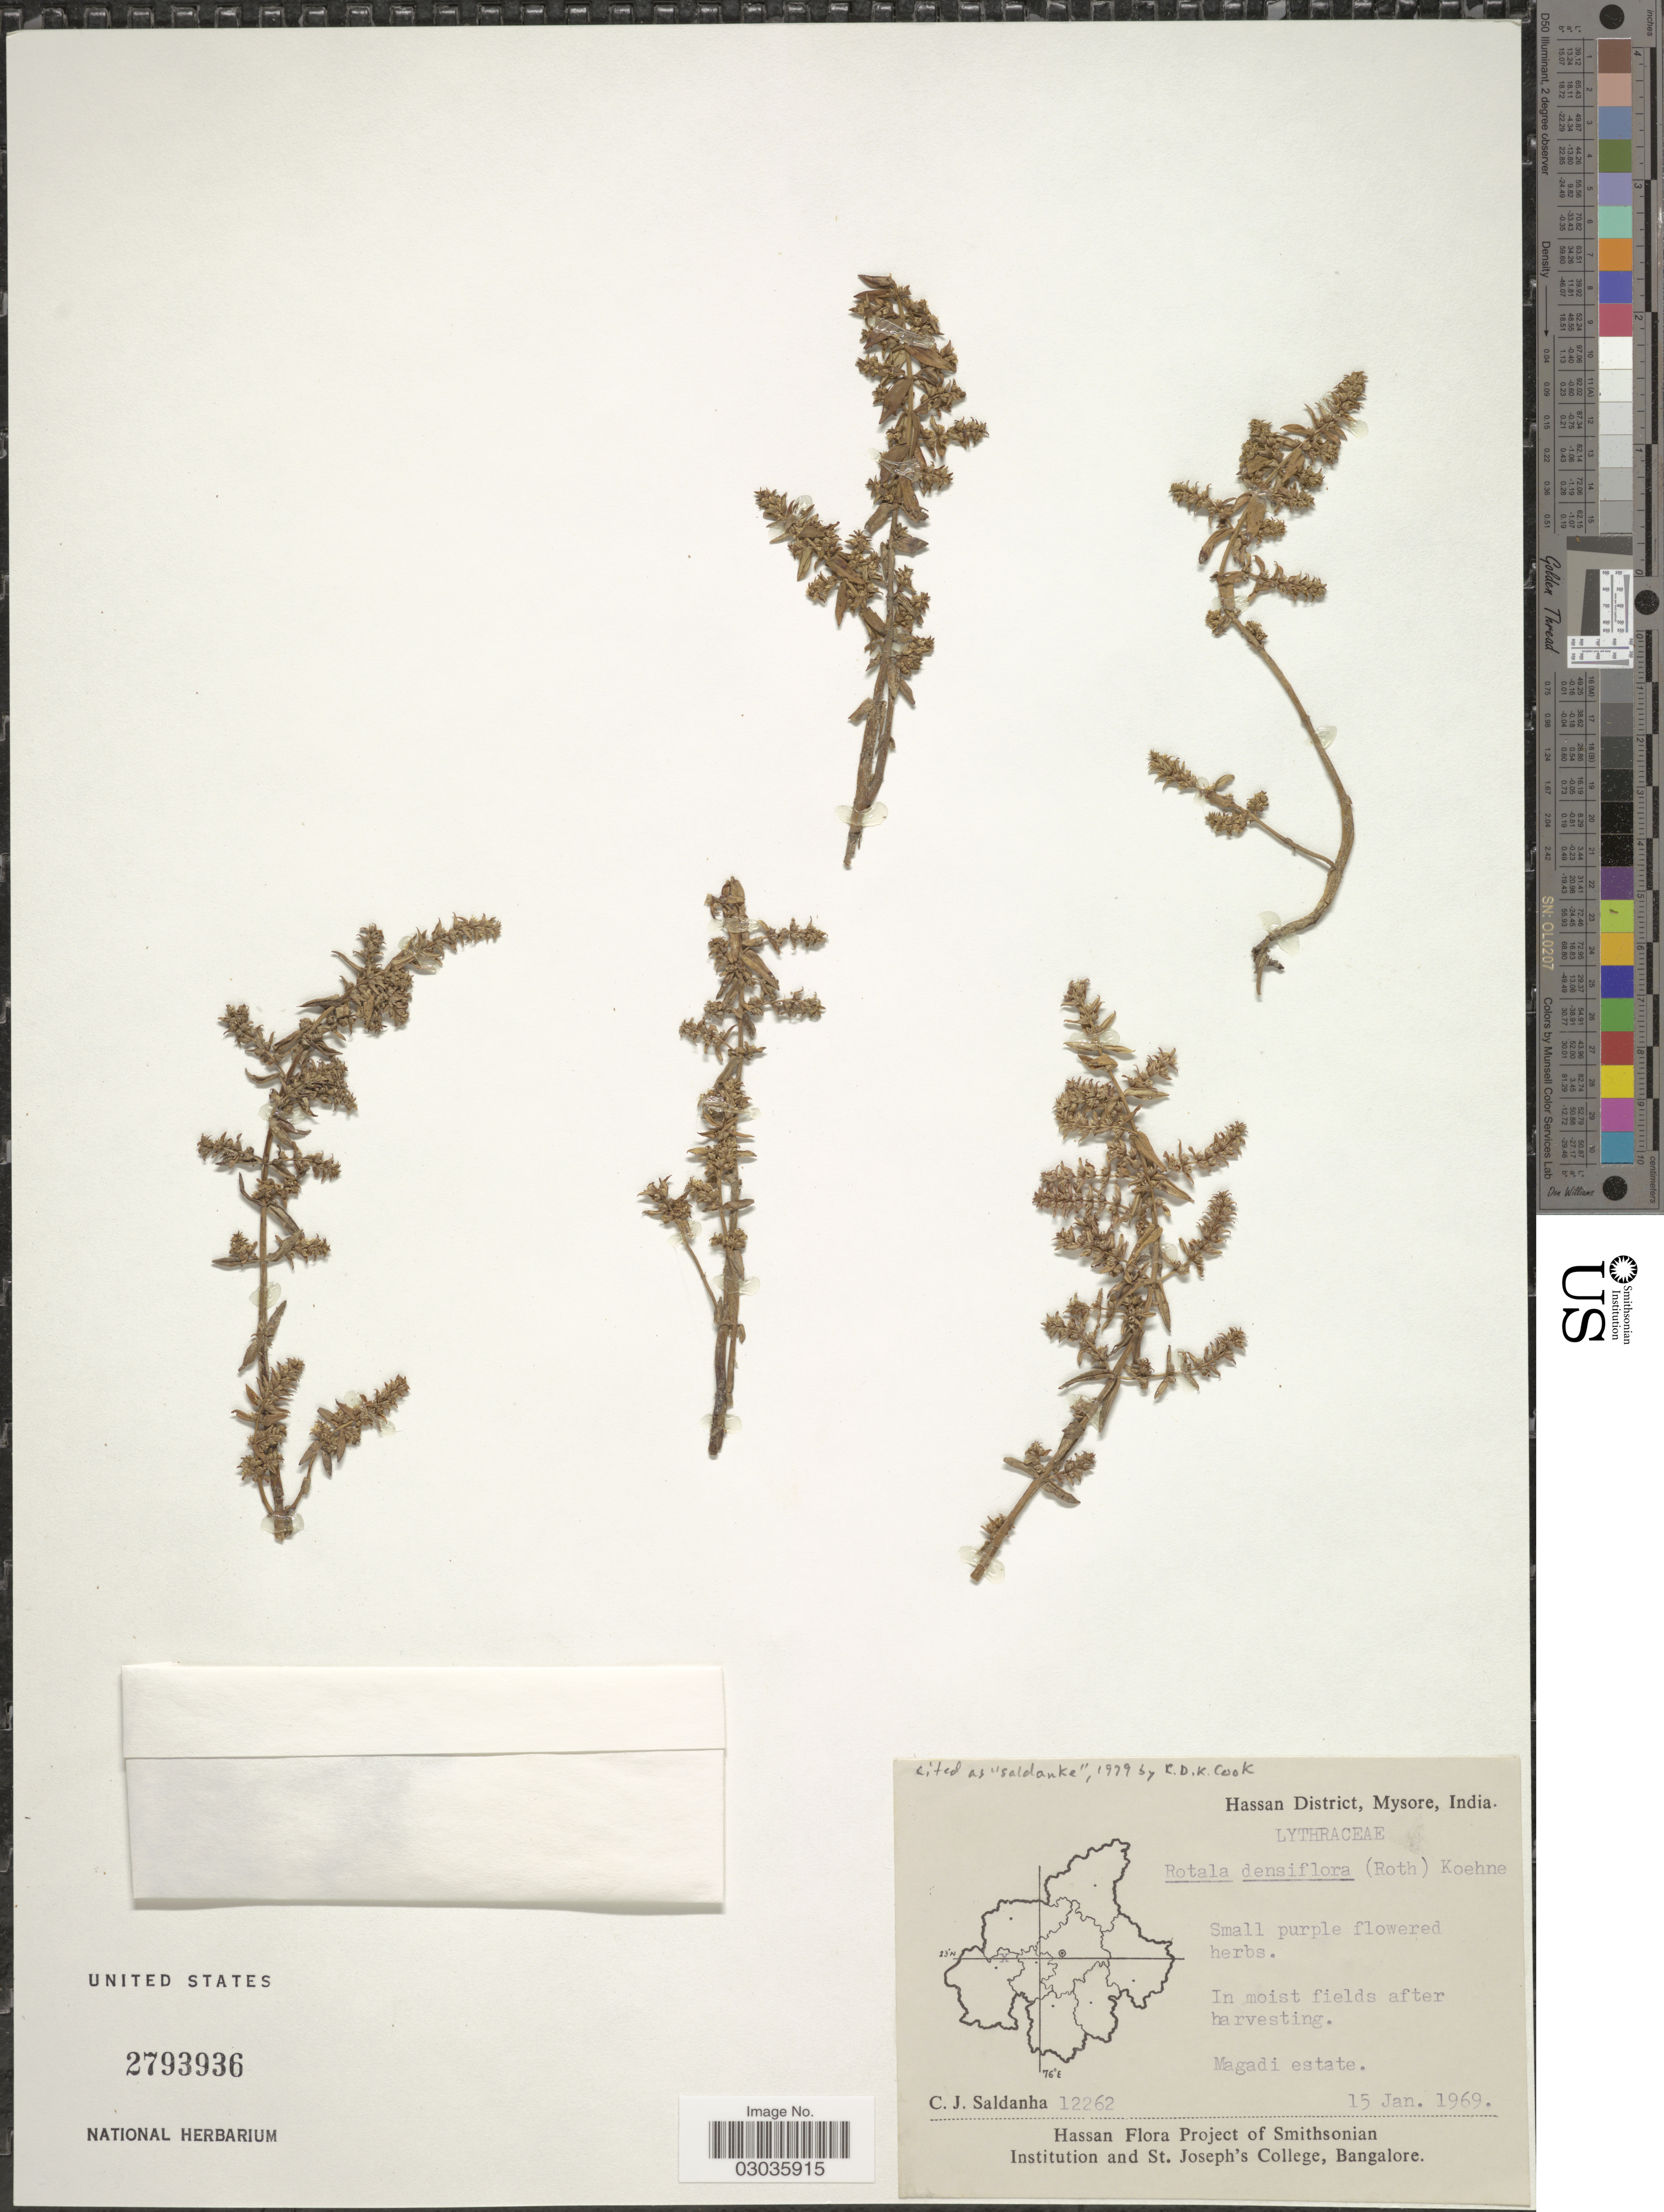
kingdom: Plantae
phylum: Tracheophyta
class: Magnoliopsida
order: Myrtales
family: Lythraceae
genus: Rotala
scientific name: Rotala densiflora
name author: (Roth) Koehne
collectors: C. J. Saldanha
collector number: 12262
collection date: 1969-01-15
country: India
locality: Hassan District, Mysore, Magadi estate.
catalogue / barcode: US 2793936